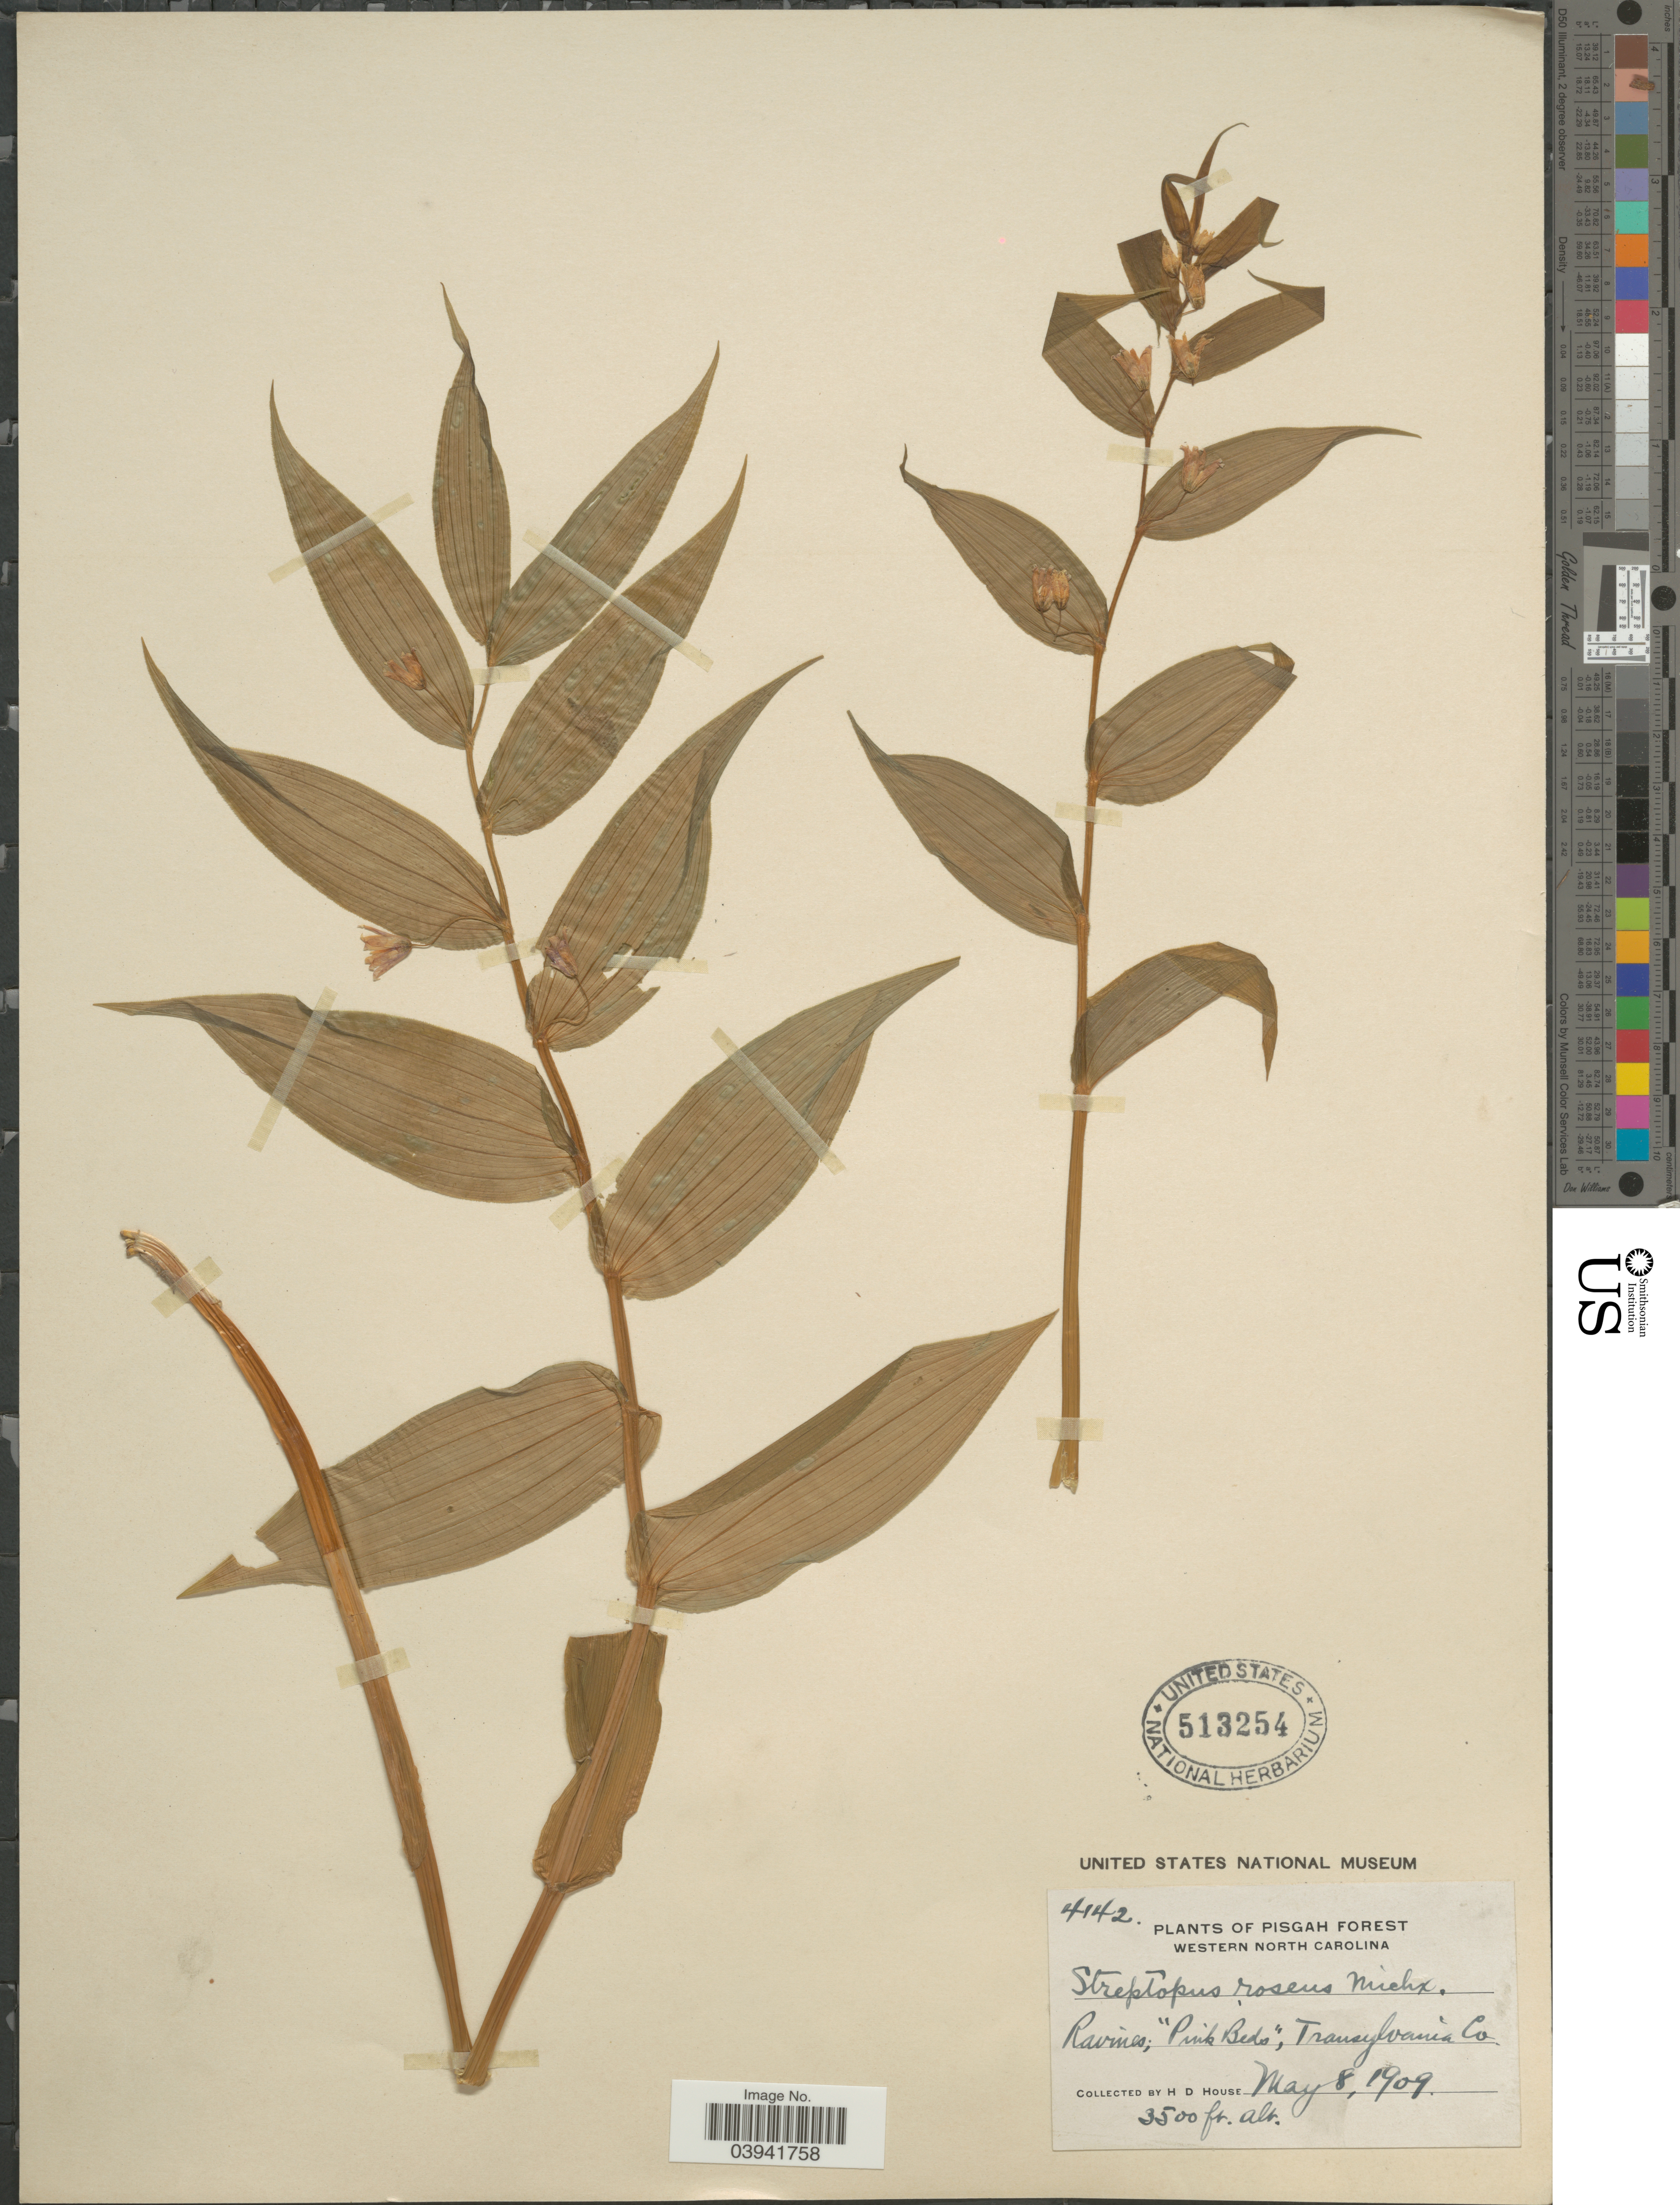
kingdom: Plantae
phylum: Tracheophyta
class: Liliopsida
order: Liliales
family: Liliaceae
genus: Streptopus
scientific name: Streptopus roseus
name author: Michx.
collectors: H. D. House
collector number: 4142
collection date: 1909-05-08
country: United States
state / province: North Carolina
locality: Pisgah Forest. Western North Carolina. Ravines "Pink Beds", Transylvania Co.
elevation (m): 1067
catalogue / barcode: US 513254